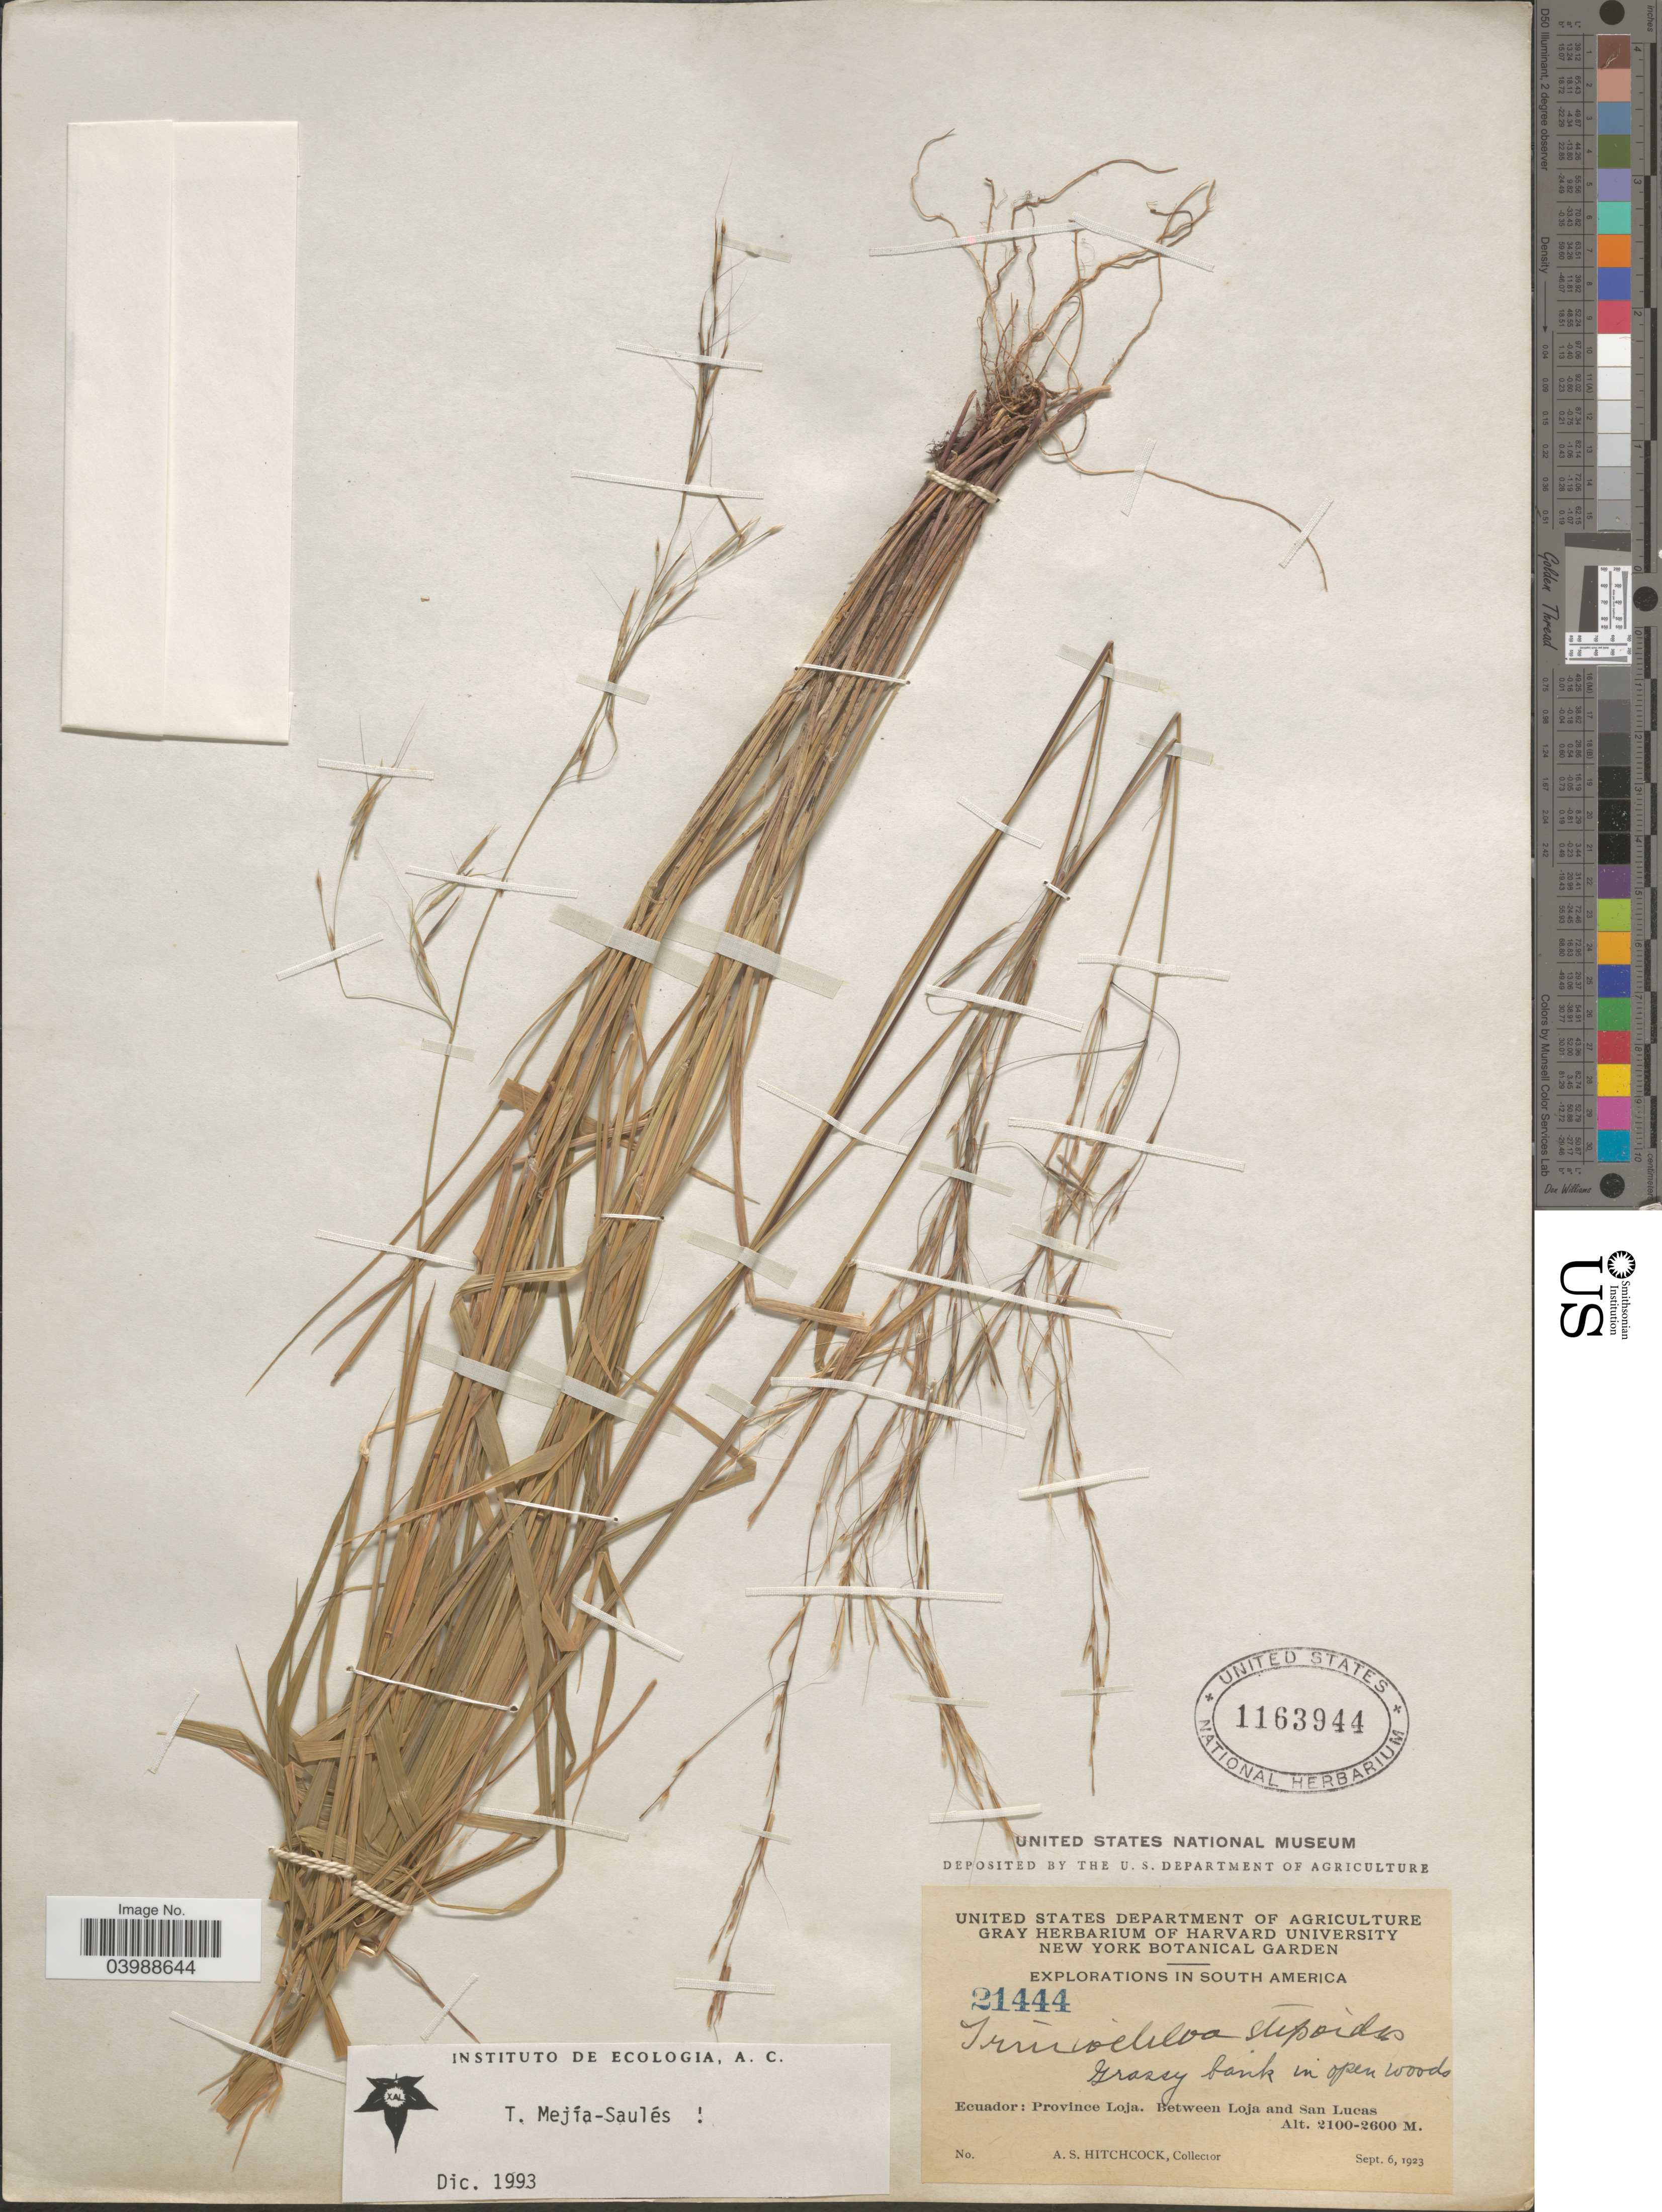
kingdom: Plantae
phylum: Tracheophyta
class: Liliopsida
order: Poales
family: Poaceae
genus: Triniochloa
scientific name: Triniochloa stipoides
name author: (Kunth) Hitchc.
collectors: A. S. Hitchcock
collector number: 21444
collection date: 1923-09-06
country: Ecuador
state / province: Loja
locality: Between Loja and San Lucas.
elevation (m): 2100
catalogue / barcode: US 1163944